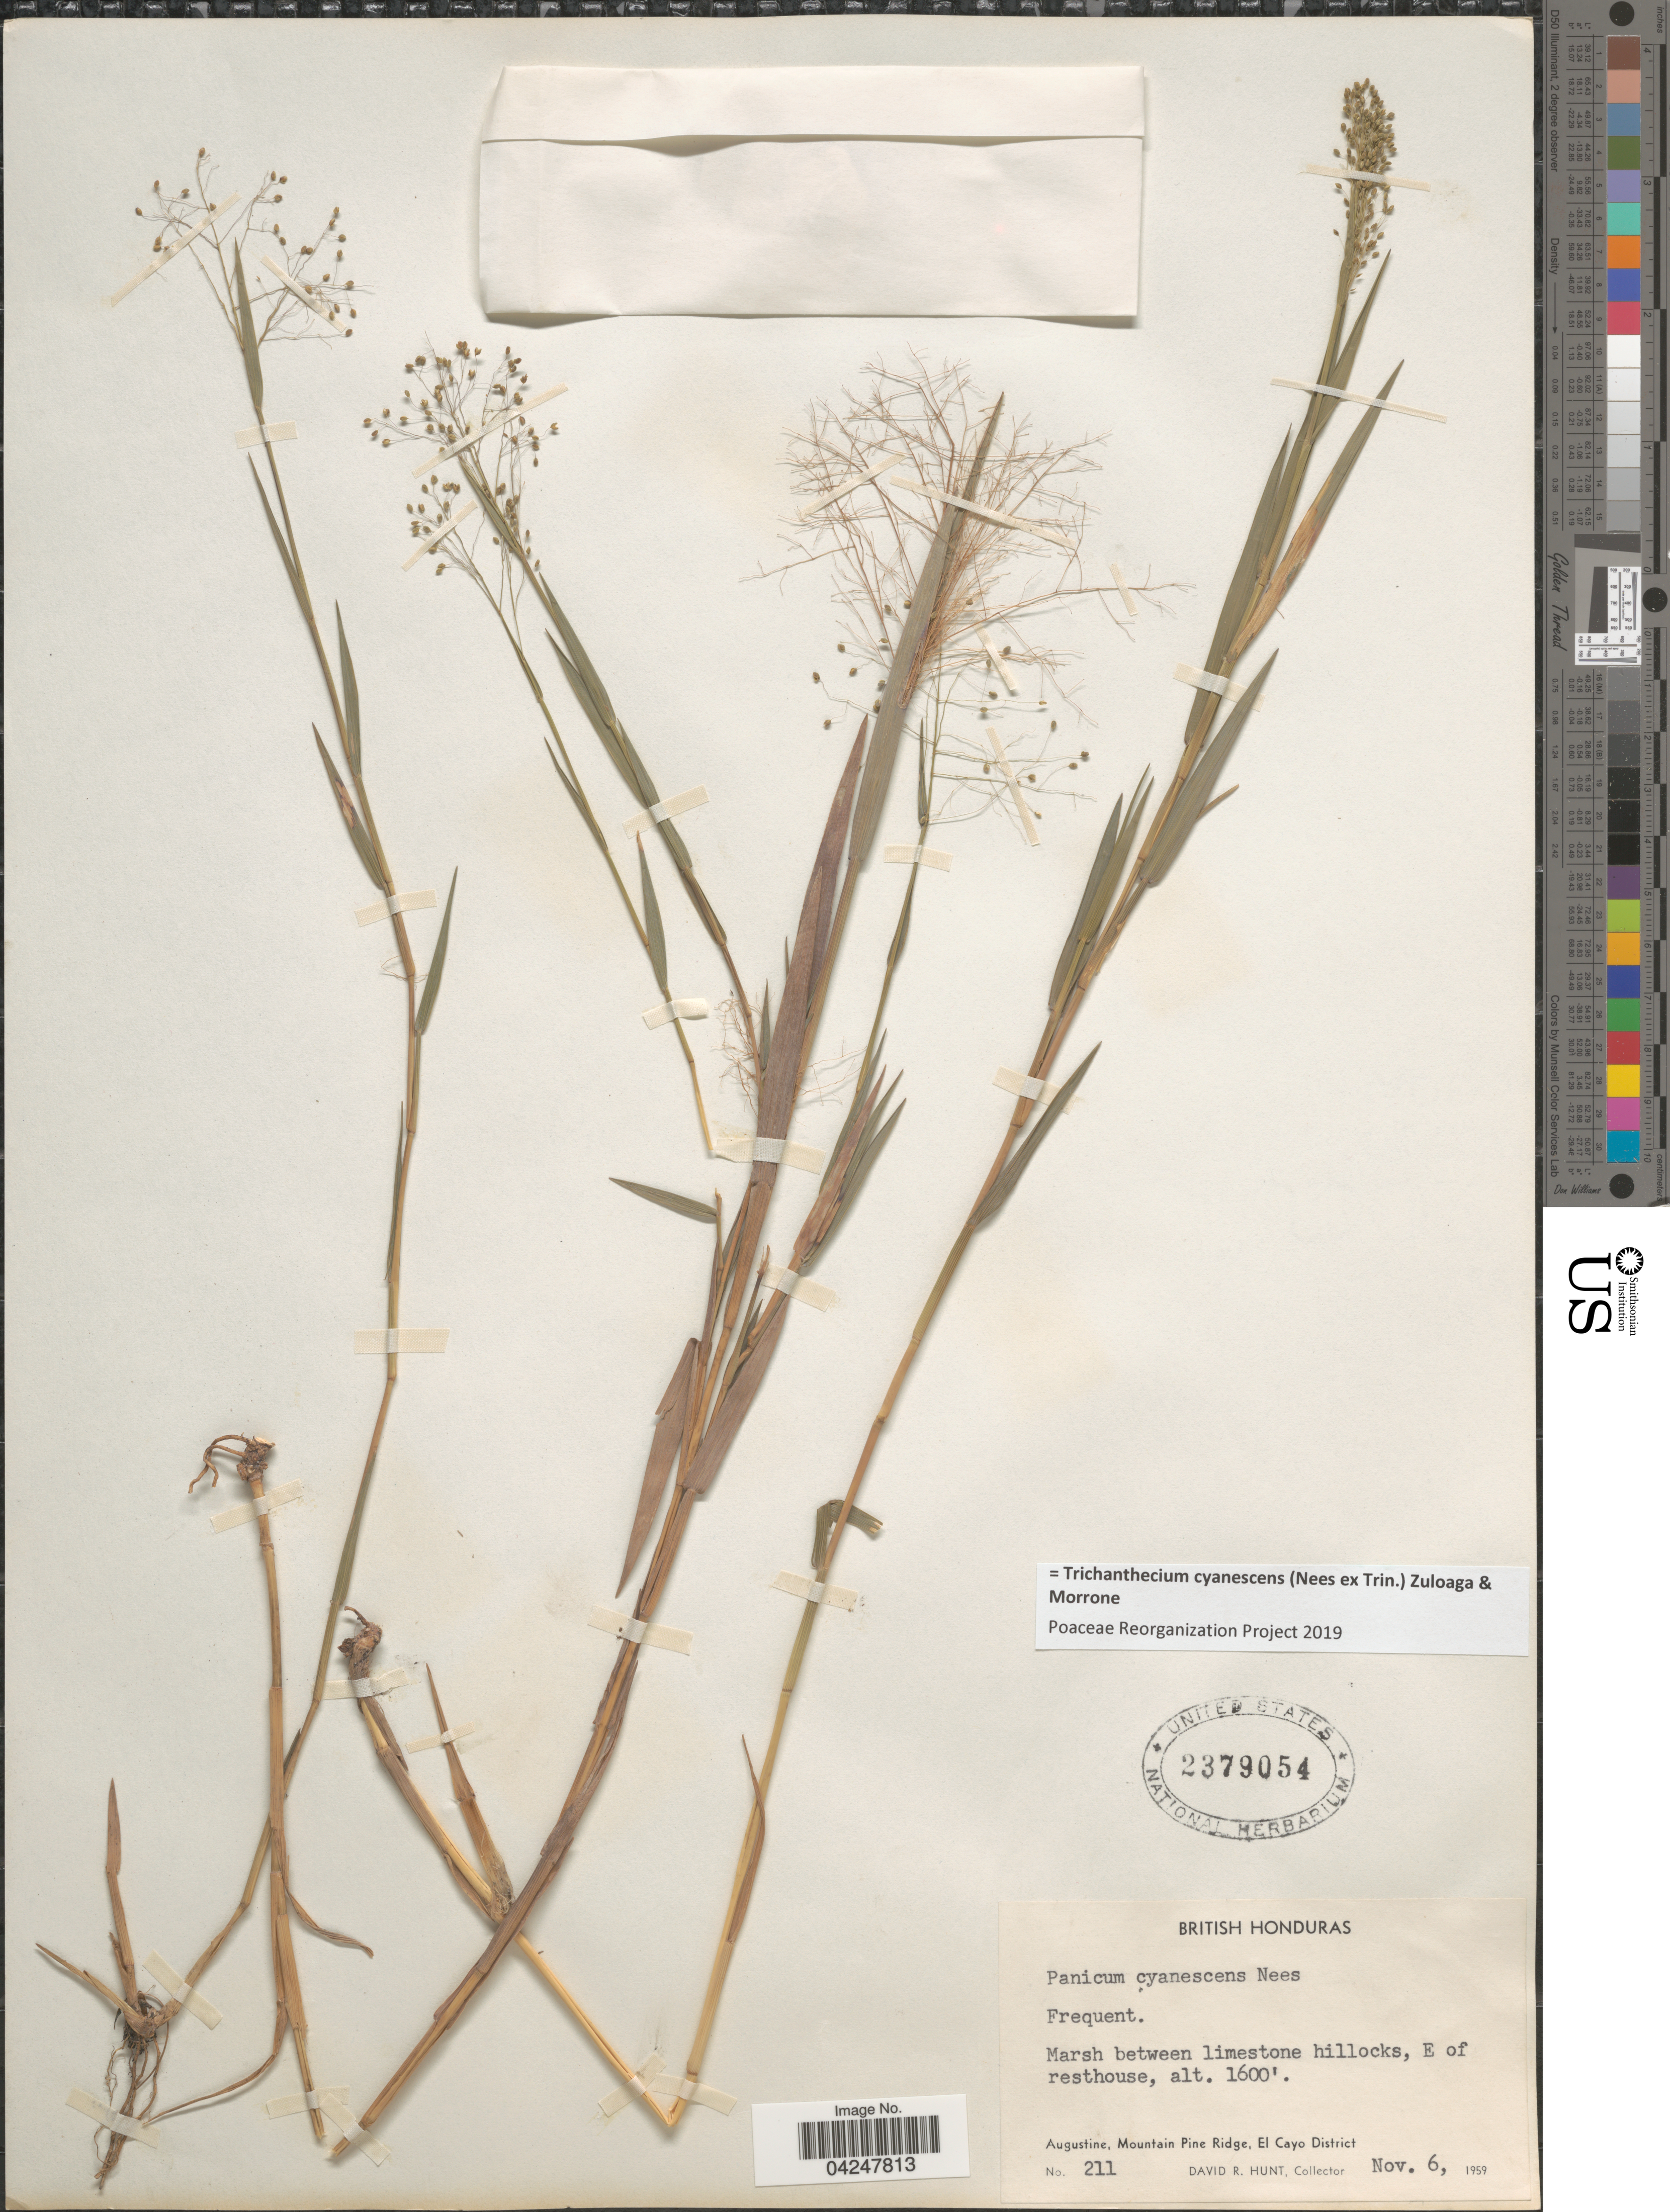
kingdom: Plantae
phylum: Tracheophyta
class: Liliopsida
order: Poales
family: Poaceae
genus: Trichanthecium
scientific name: Trichanthecium cyanescens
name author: (Nees ex Trin.) Zuloaga & Morrone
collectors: D. R. Hunt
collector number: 211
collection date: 1959-11-06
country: Belize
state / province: Cayo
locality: British Honduras. Marsh between limestone hillocks, E of resthouse. Augustine, Mountain Pine Ridge, El Cayo District.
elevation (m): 488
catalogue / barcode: US 2379054